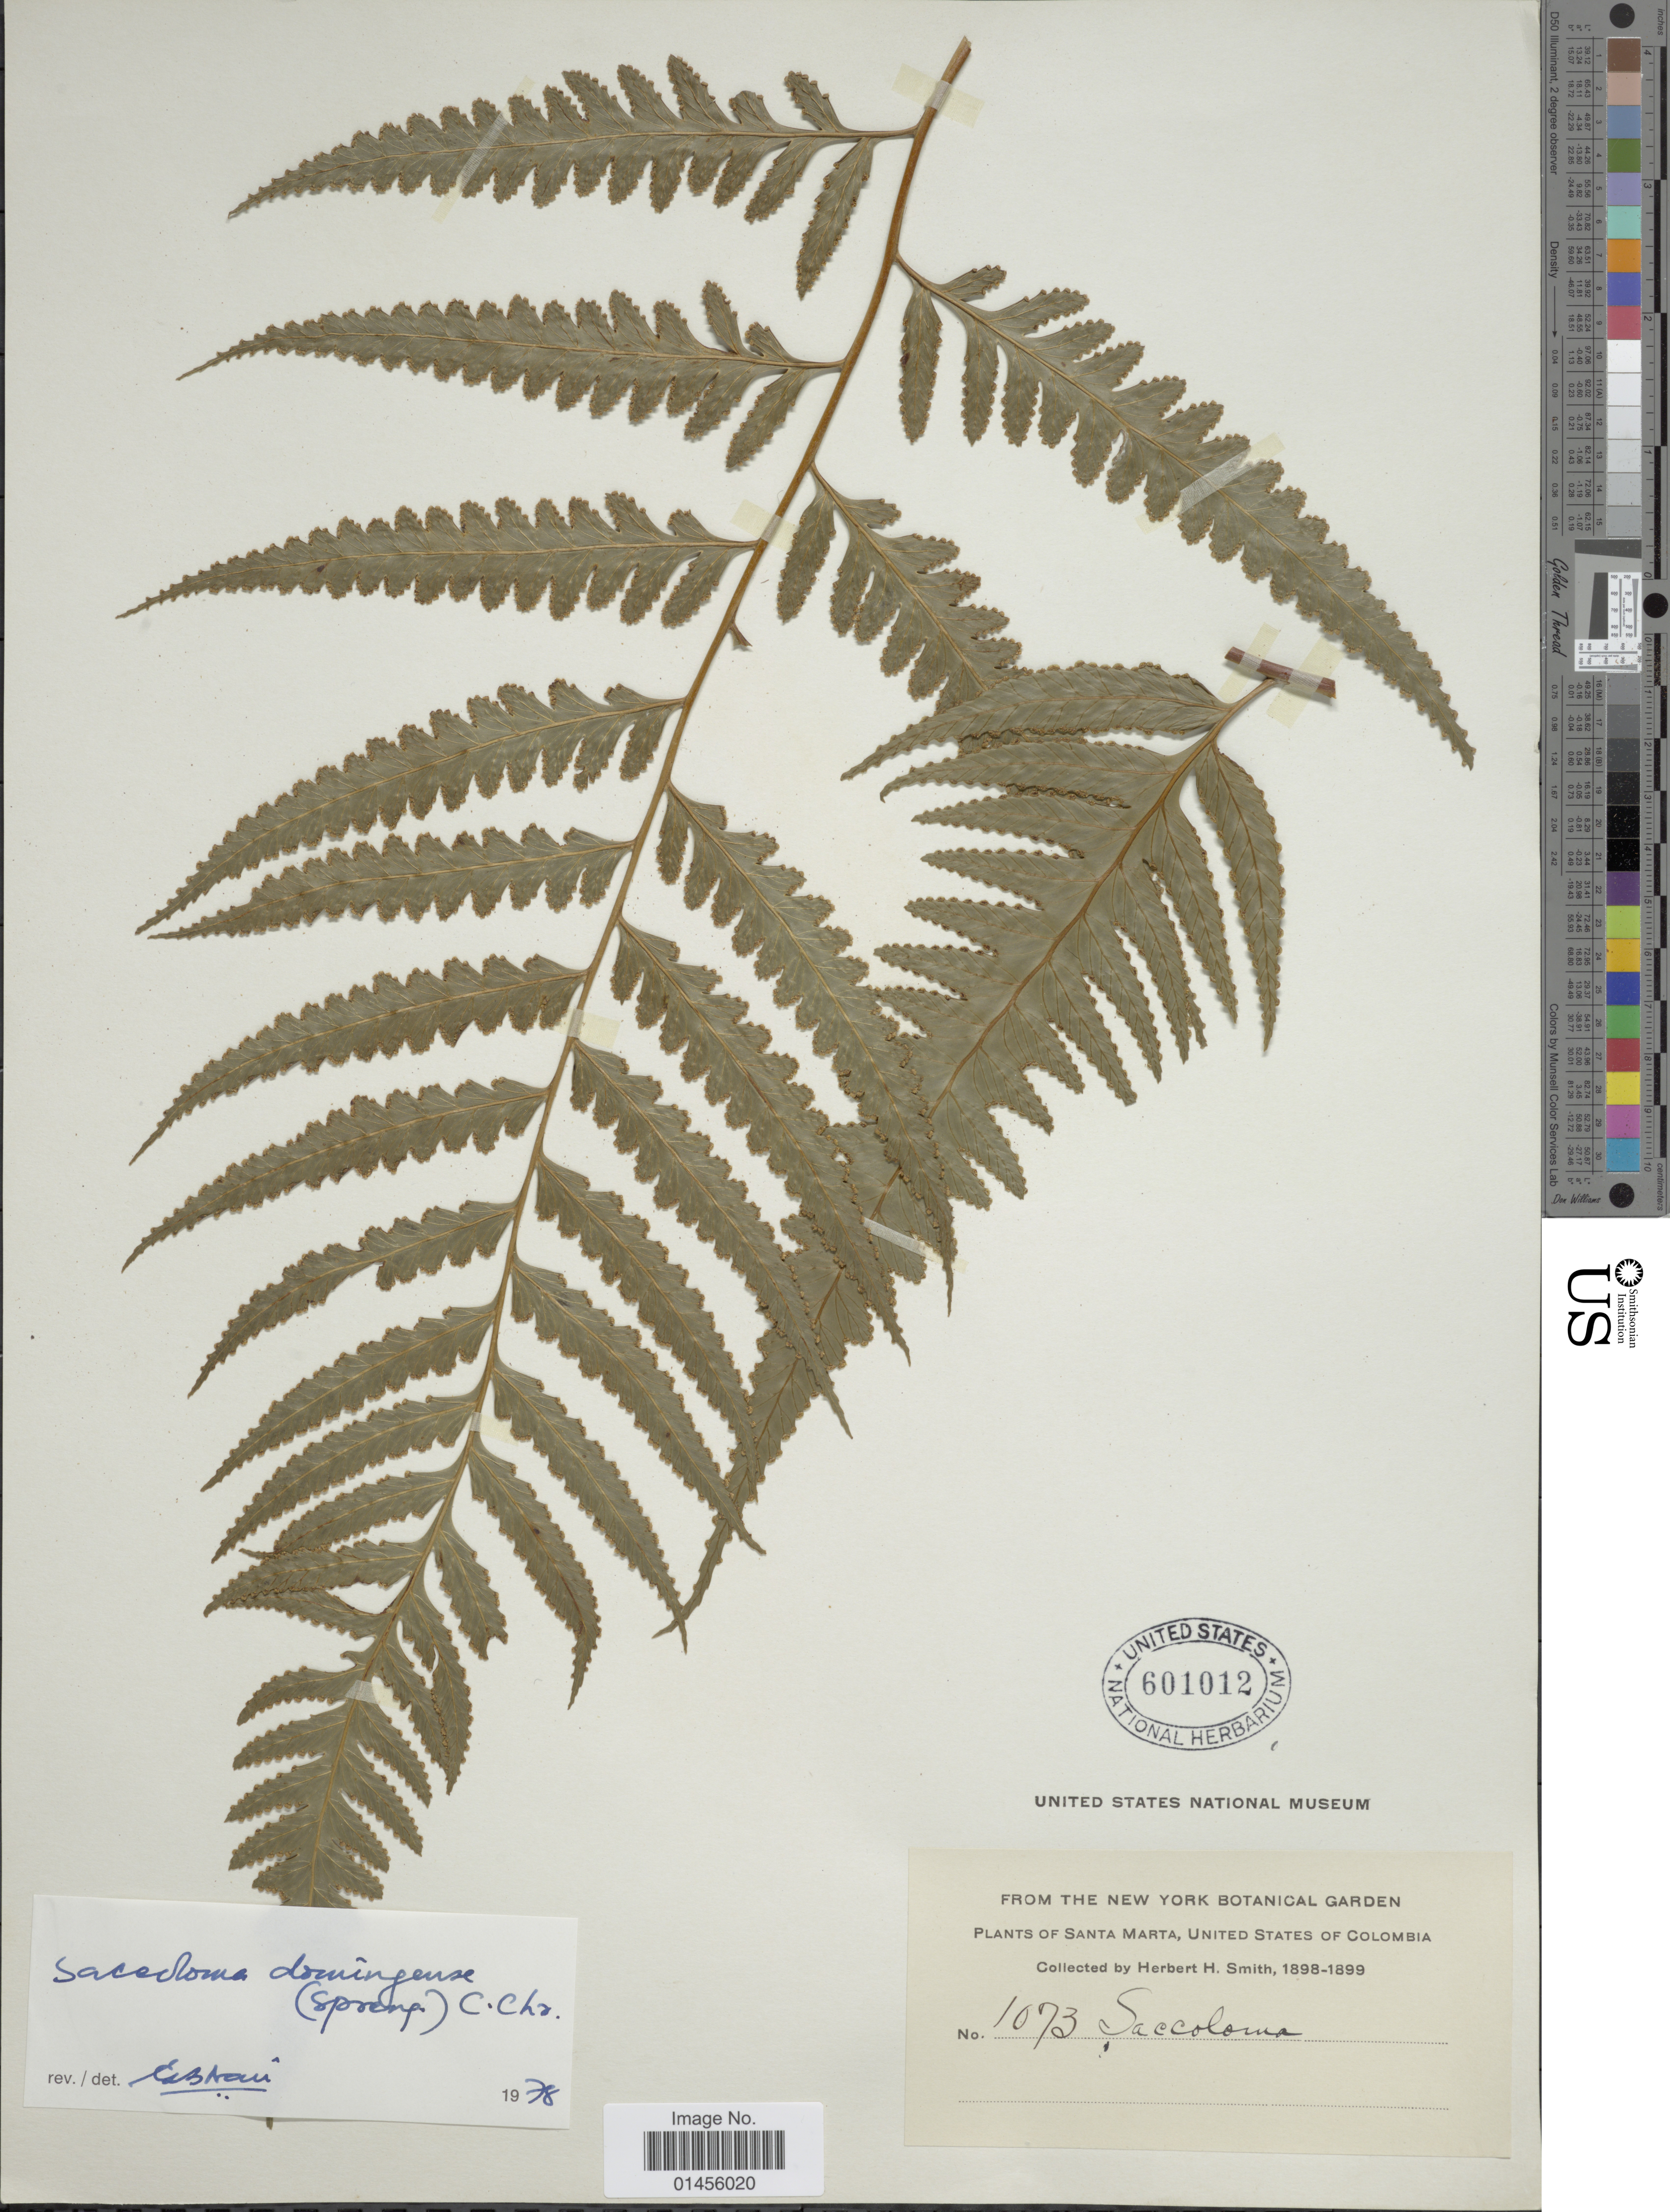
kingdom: Plantae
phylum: Tracheophyta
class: Polypodiopsida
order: Polypodiales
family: Saccolomataceae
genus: Saccoloma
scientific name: Saccoloma domingense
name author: (Spreng.) C. Chr.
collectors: Herbert H. Smith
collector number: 1073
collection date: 1898/1899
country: Colombia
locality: Santa Marta, United States of Colombia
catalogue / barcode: US 601012